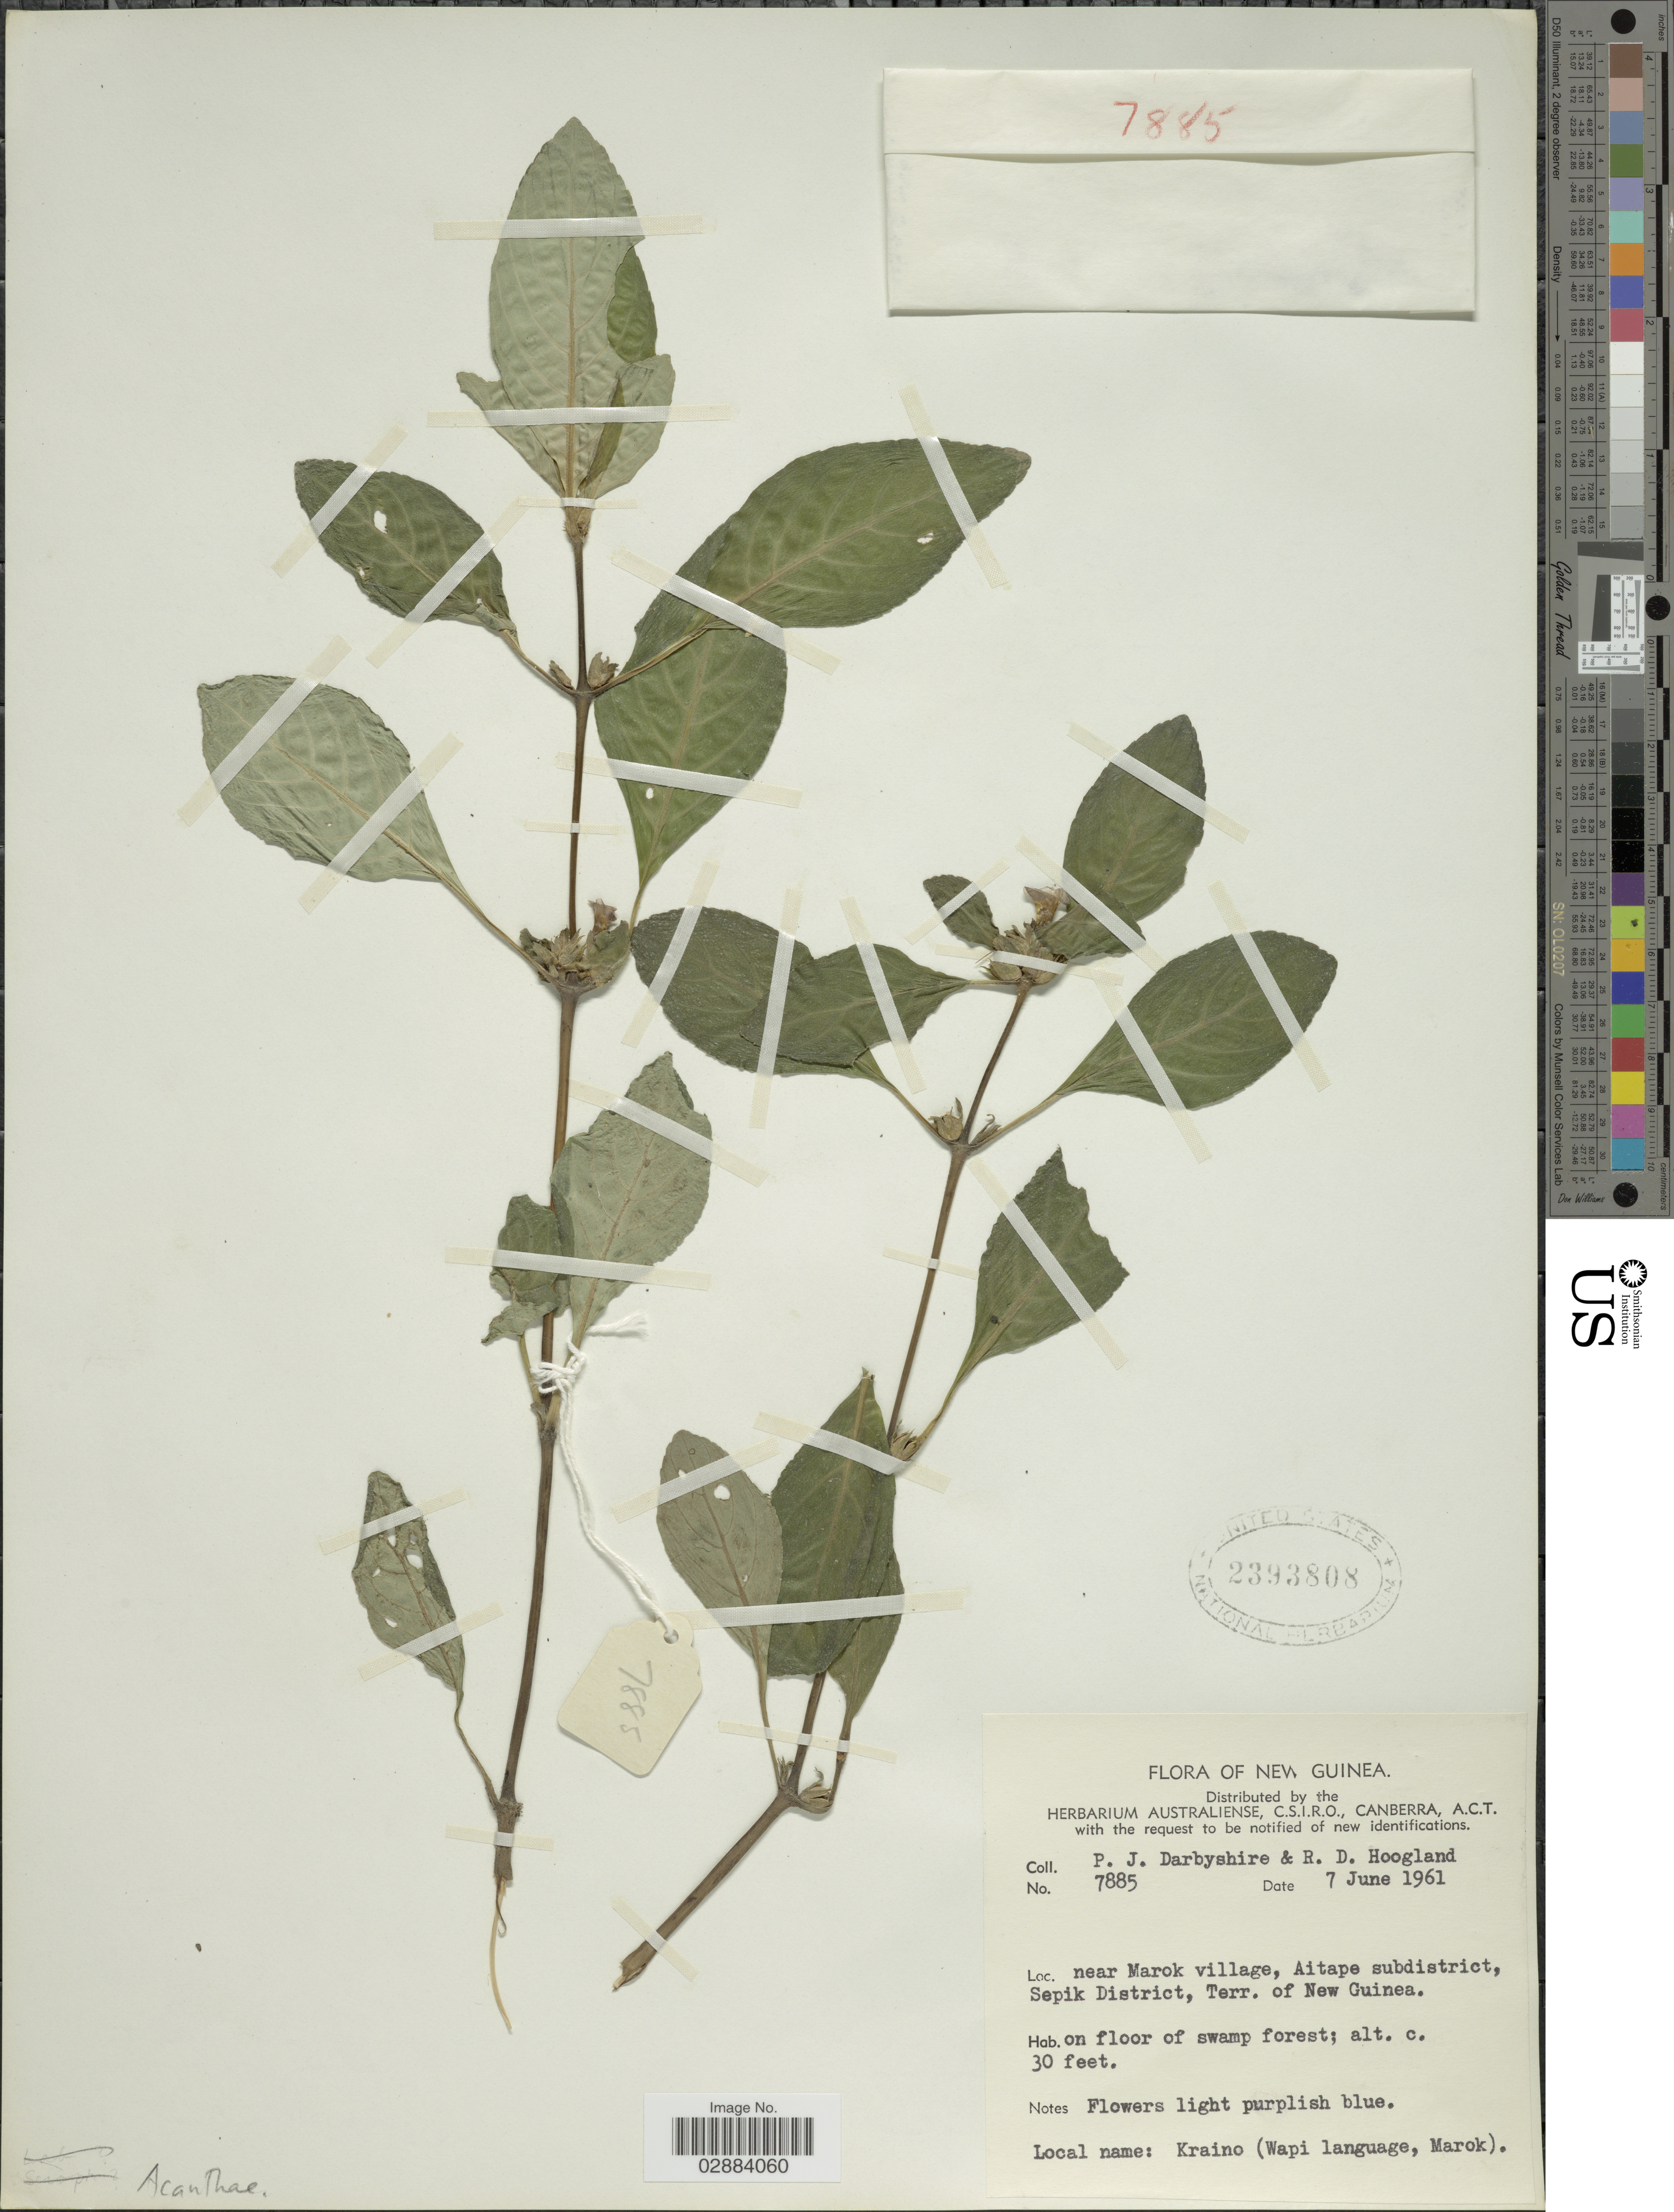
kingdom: Plantae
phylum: Tracheophyta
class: Magnoliopsida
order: Lamiales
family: Acanthaceae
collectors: P. Darbyshire & R. D. Hoogland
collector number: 7885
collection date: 1961-06-07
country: Papua New Guinea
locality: New Guinea. Near Marok village, Aitape subdistrict, Sepik District, Terr. of New Guinea.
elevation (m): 9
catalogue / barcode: US 2393808